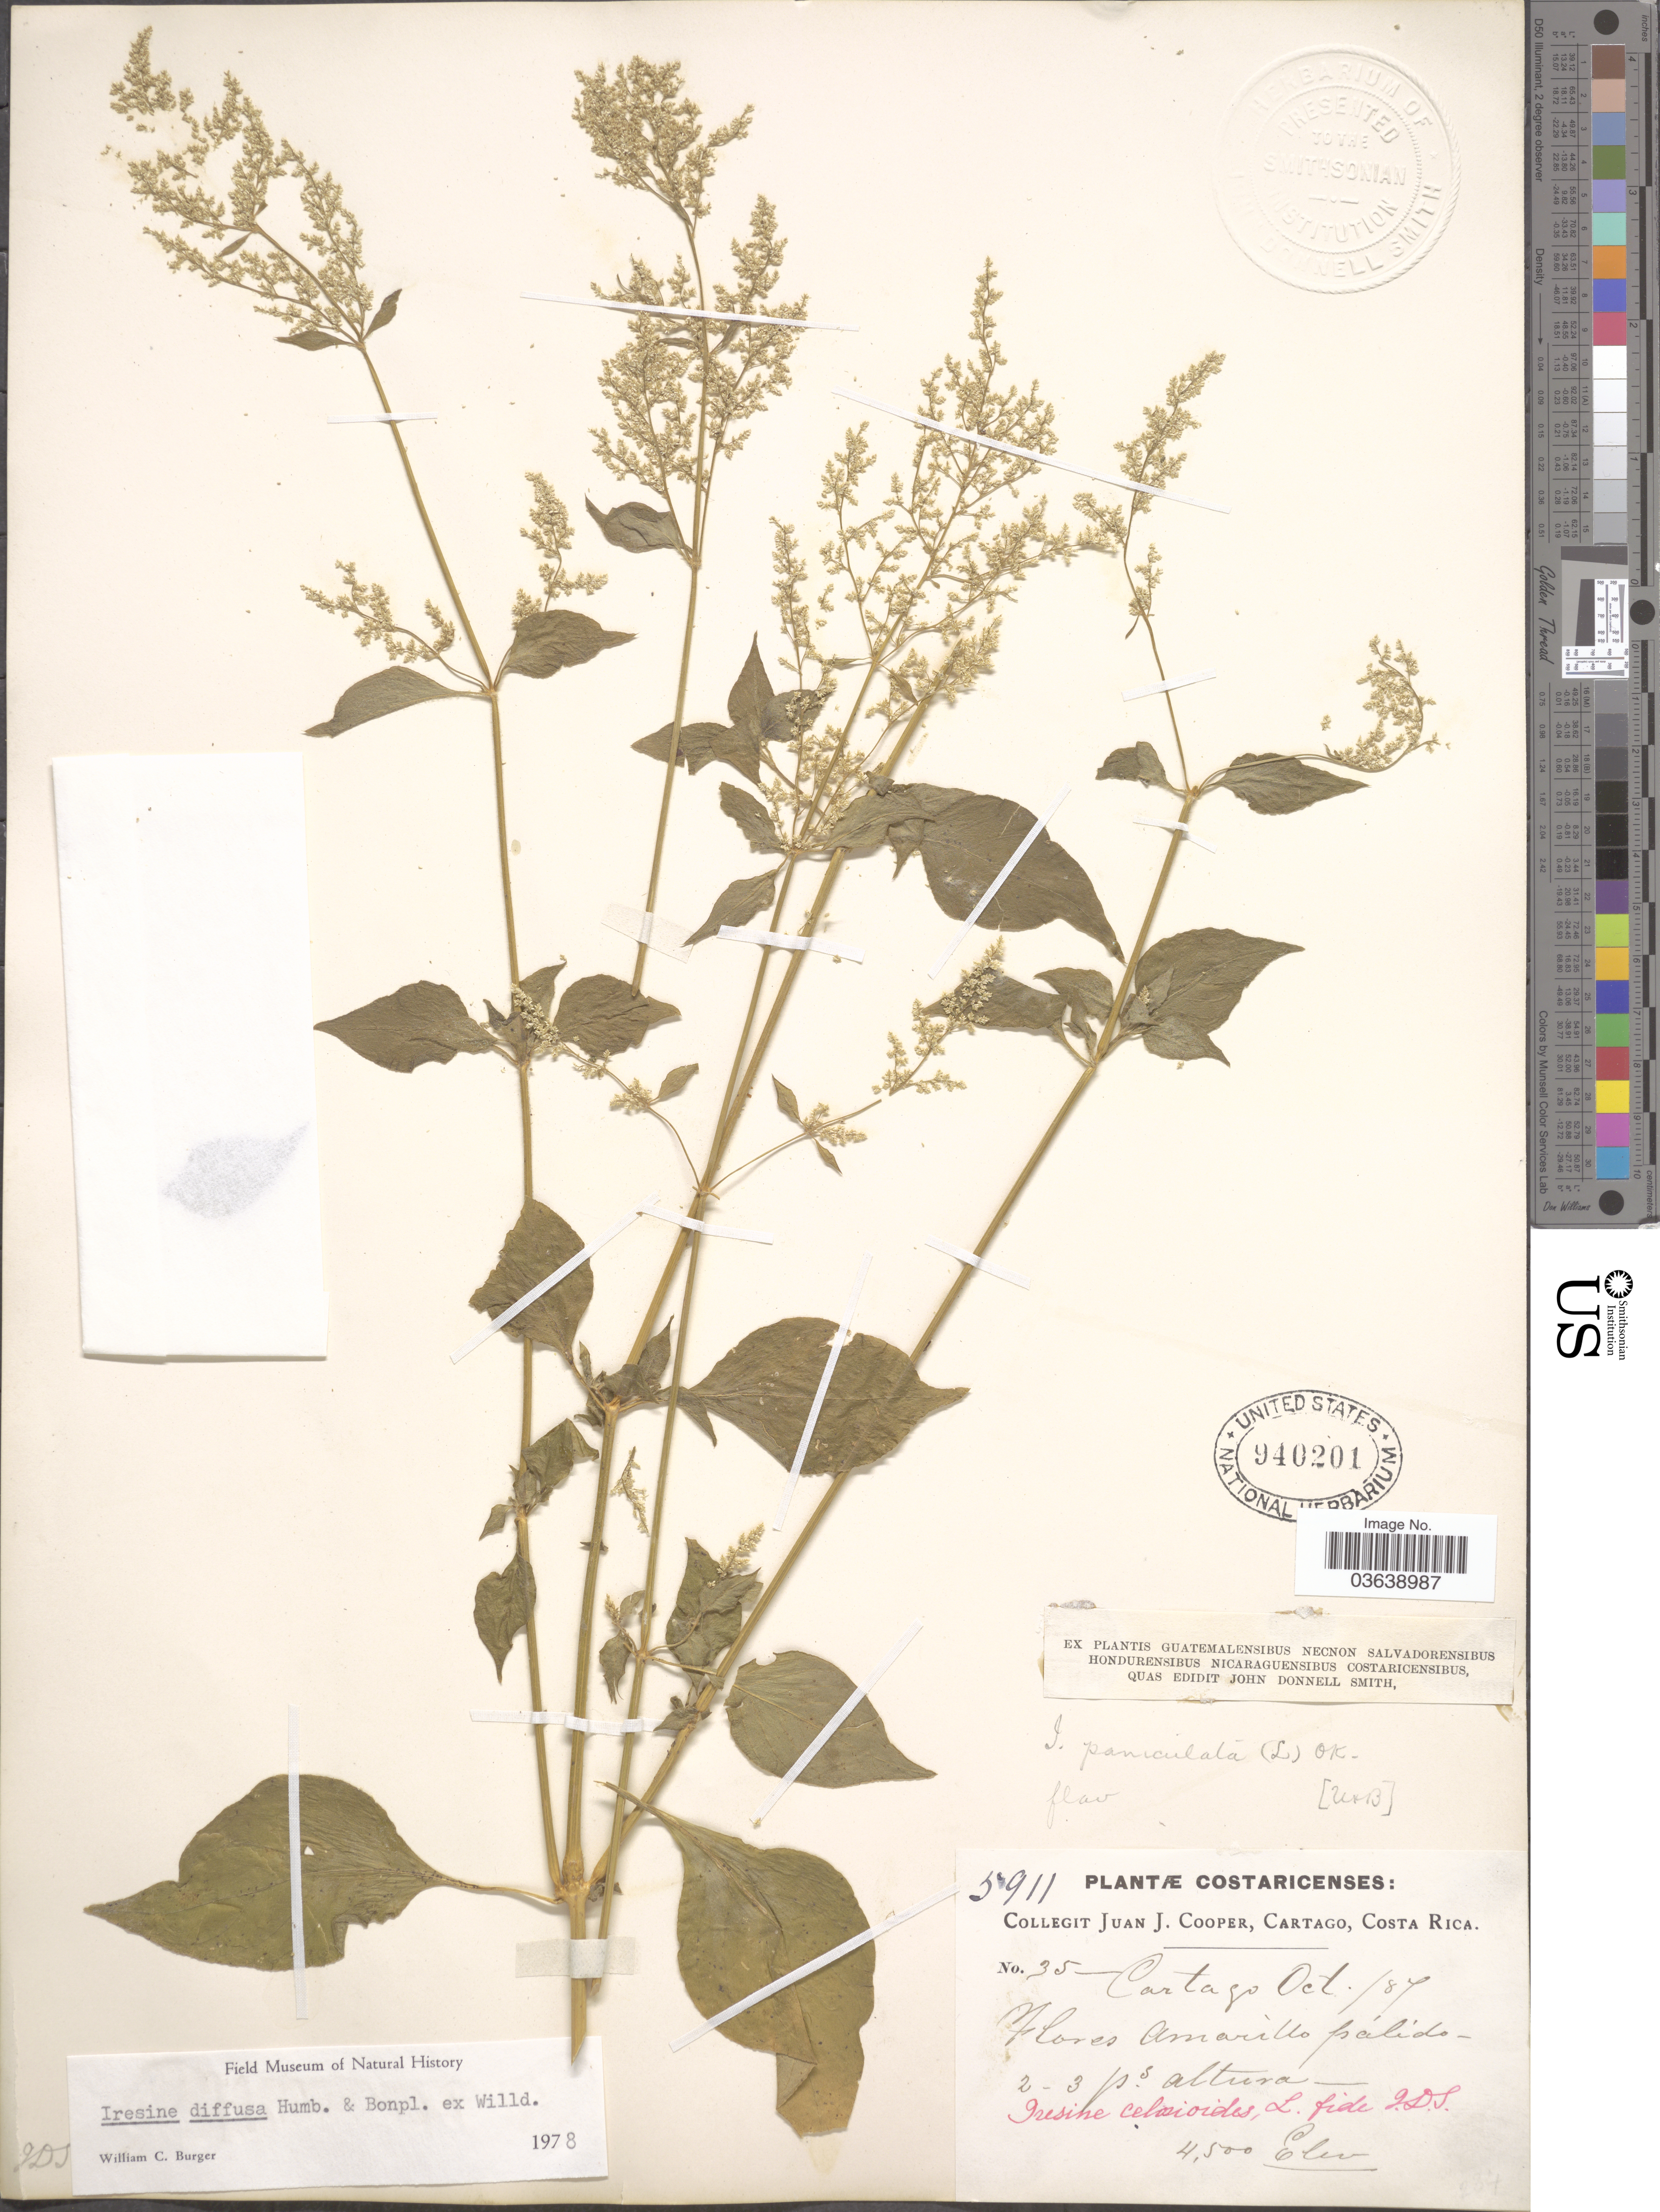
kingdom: Plantae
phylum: Tracheophyta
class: Magnoliopsida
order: Caryophyllales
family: Amaranthaceae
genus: Iresine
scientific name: Iresine celosia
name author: L.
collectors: J. J. Cooper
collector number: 5911/35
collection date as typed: Transcribed d/m/y: /10/87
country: Costa Rica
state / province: Cartago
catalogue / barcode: US 940201